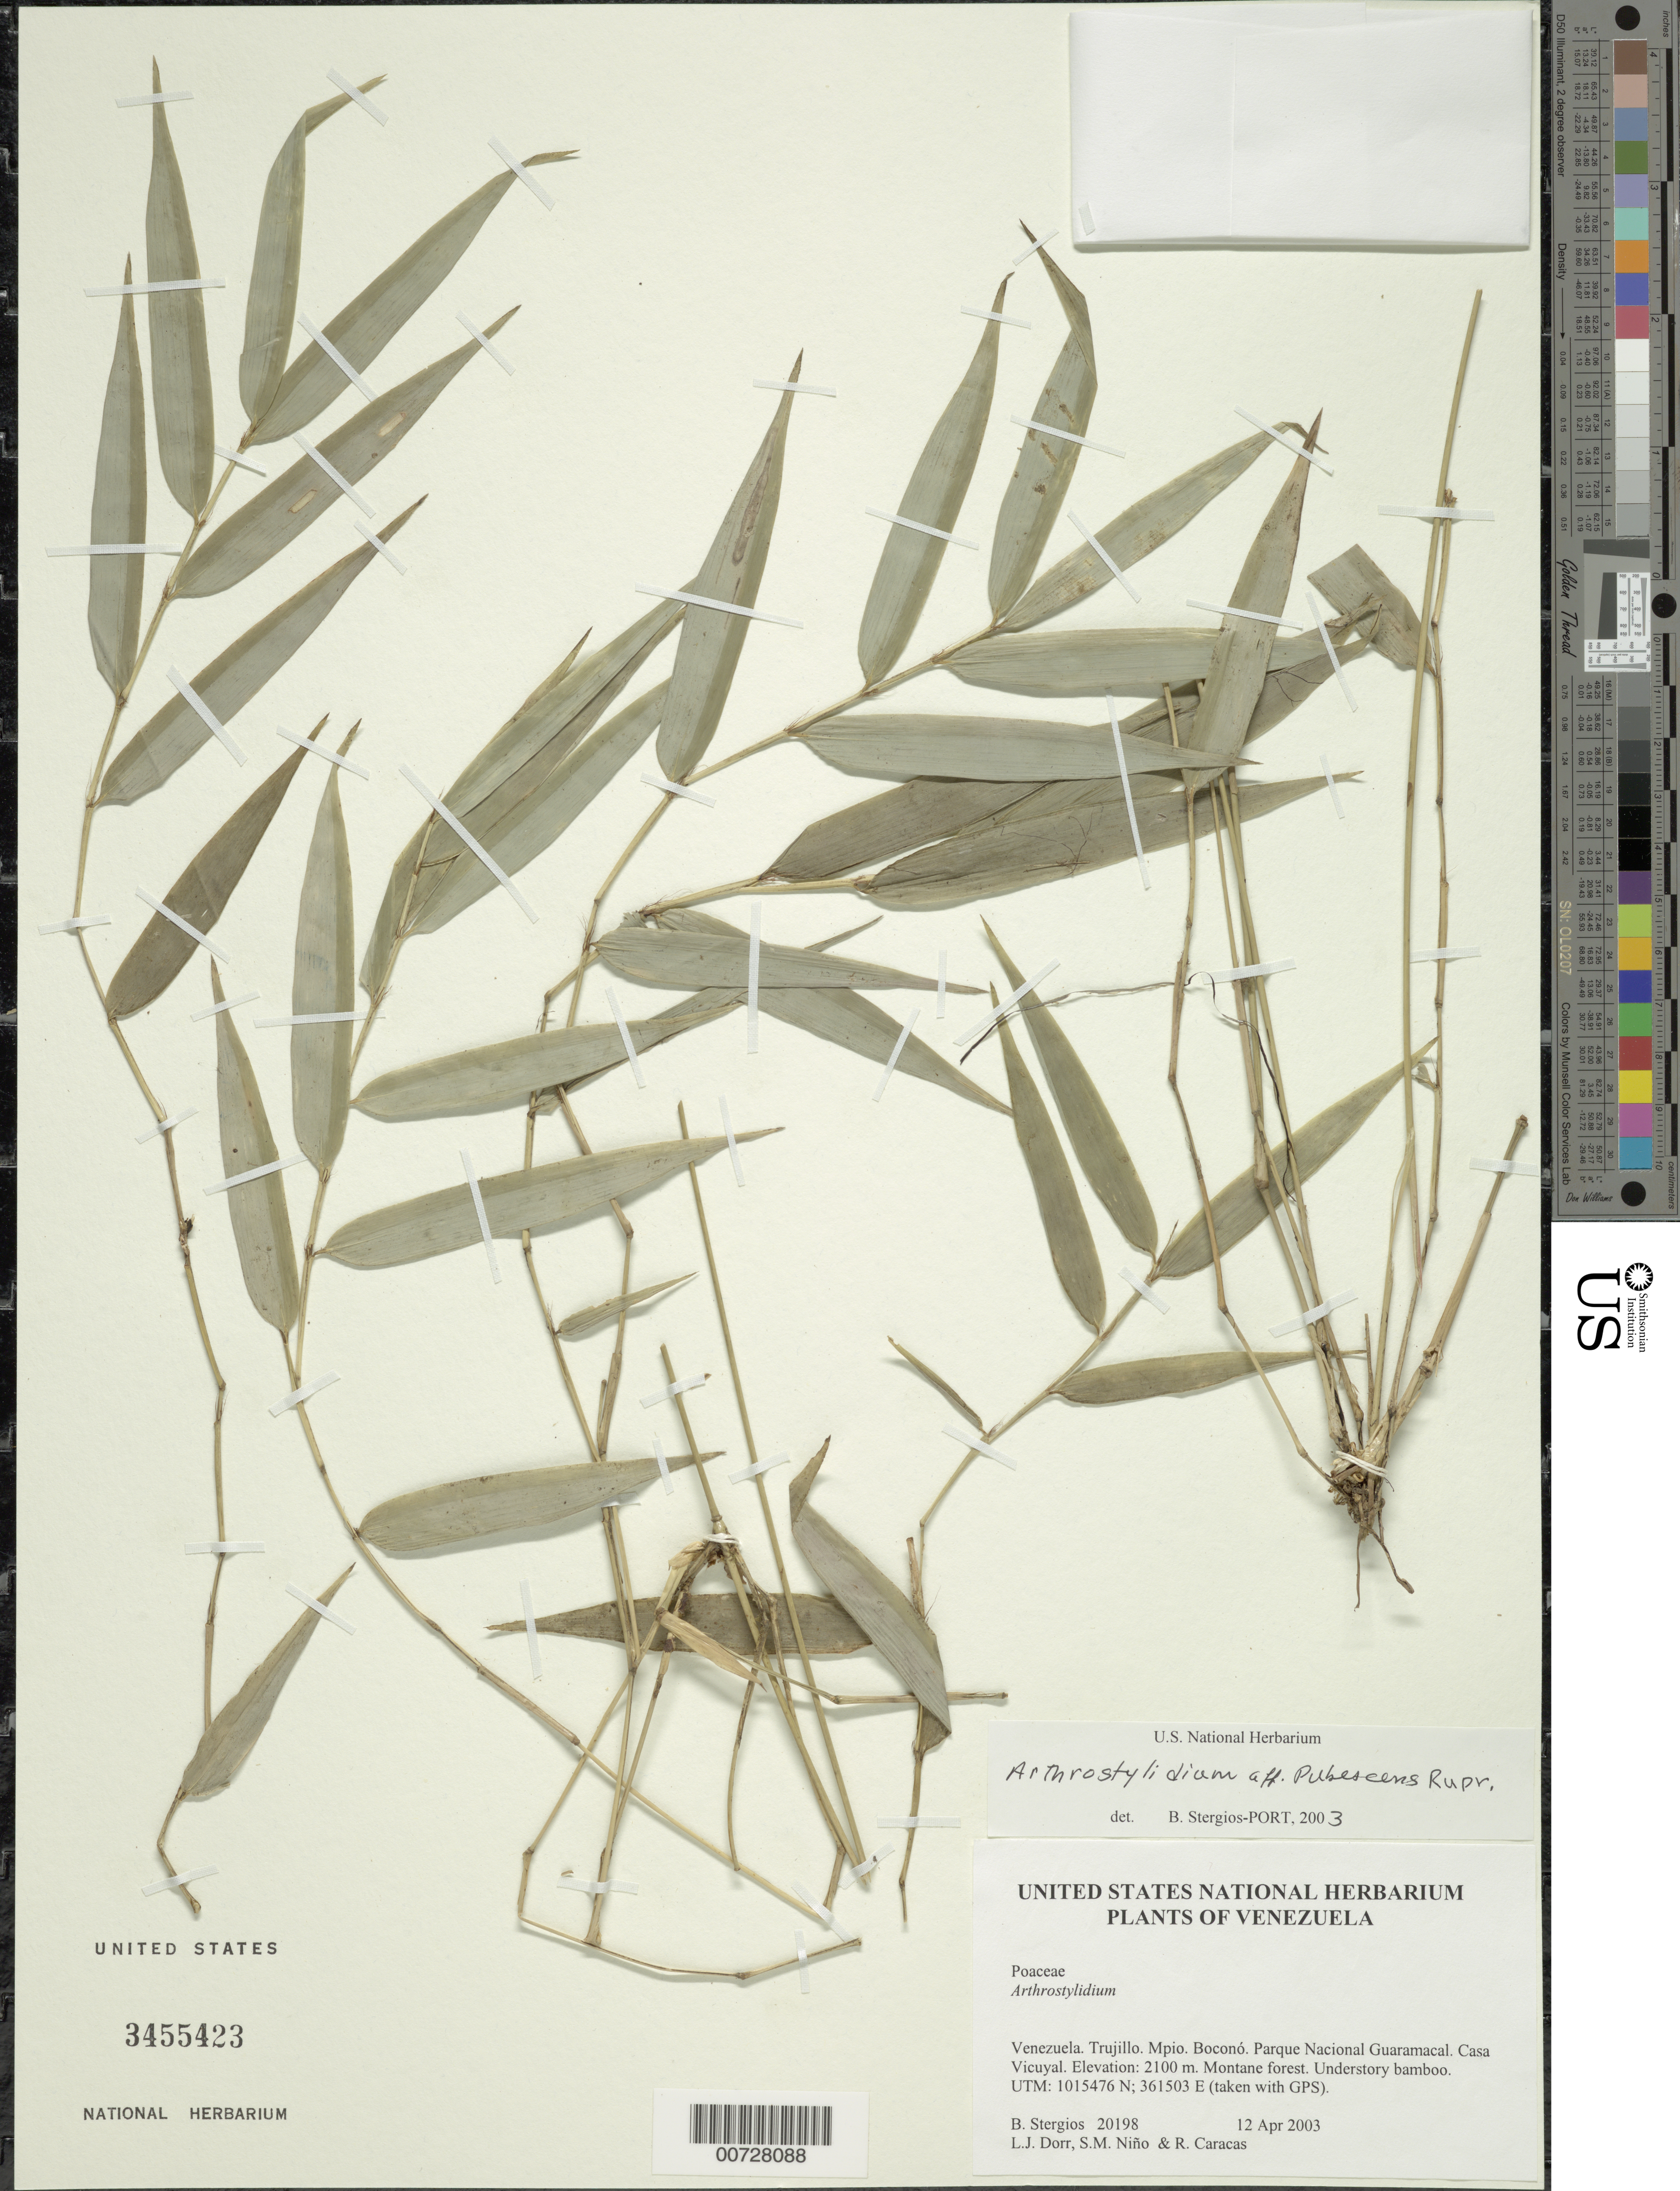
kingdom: Plantae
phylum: Tracheophyta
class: Liliopsida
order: Poales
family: Poaceae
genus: Arthrostylidium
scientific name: Arthrostylidium pubescens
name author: Rupr.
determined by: Stergios, B. G.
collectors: B. G. Stergios, L. J. Dorr, S. M. Niño & R. Caracas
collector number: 20198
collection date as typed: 12 Apr 2003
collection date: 2003-04-12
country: Venezuela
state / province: Trujillo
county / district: Boconó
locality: Parque Nacional Guaramacal. Casa Vicuyal.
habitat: Montane forest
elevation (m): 2100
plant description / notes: ISC, PORT, US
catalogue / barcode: US 3455423